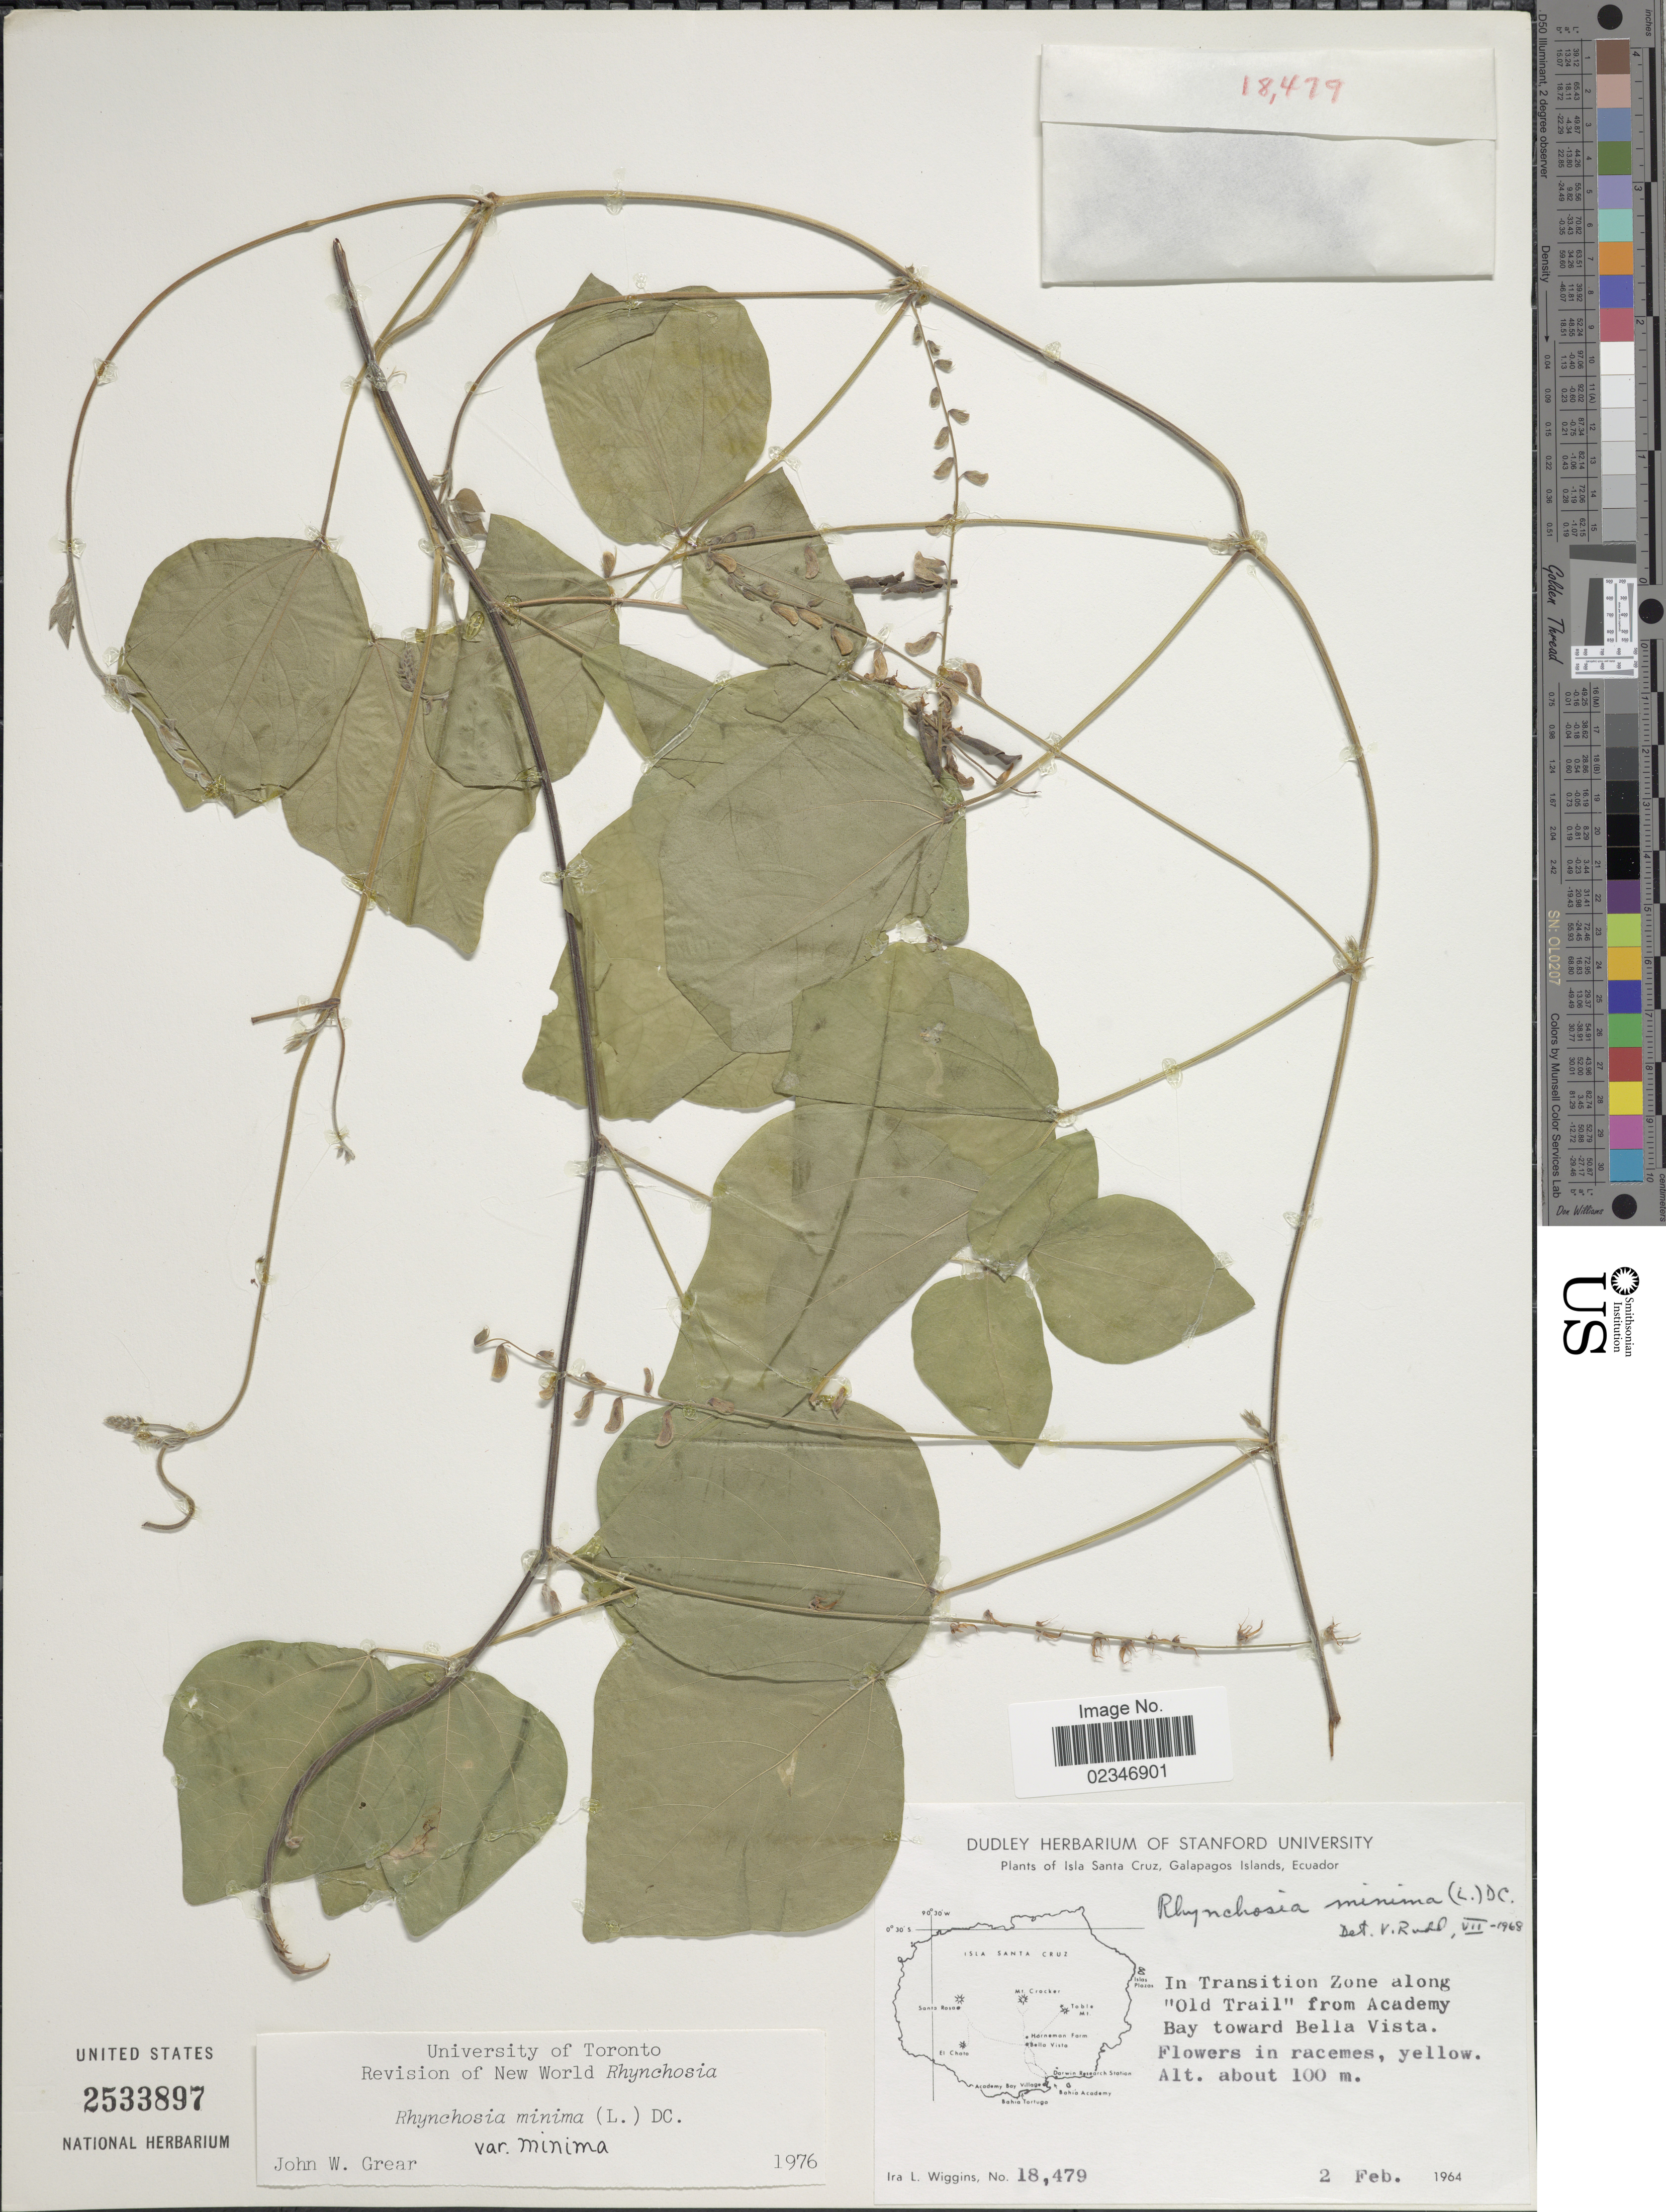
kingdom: Plantae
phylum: Tracheophyta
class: Magnoliopsida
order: Fabales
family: Fabaceae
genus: Rhynchosia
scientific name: Rhynchosia minima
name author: (L.) DC.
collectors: I. L. Wiggins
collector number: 18479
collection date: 1964-02-02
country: Ecuador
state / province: Colón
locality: Isla Santa Cruz, Galapagos Islands, in Transition Zone along "Old Trail" from Academy Bay toward Bella Vista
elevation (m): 100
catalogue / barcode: US 2533897